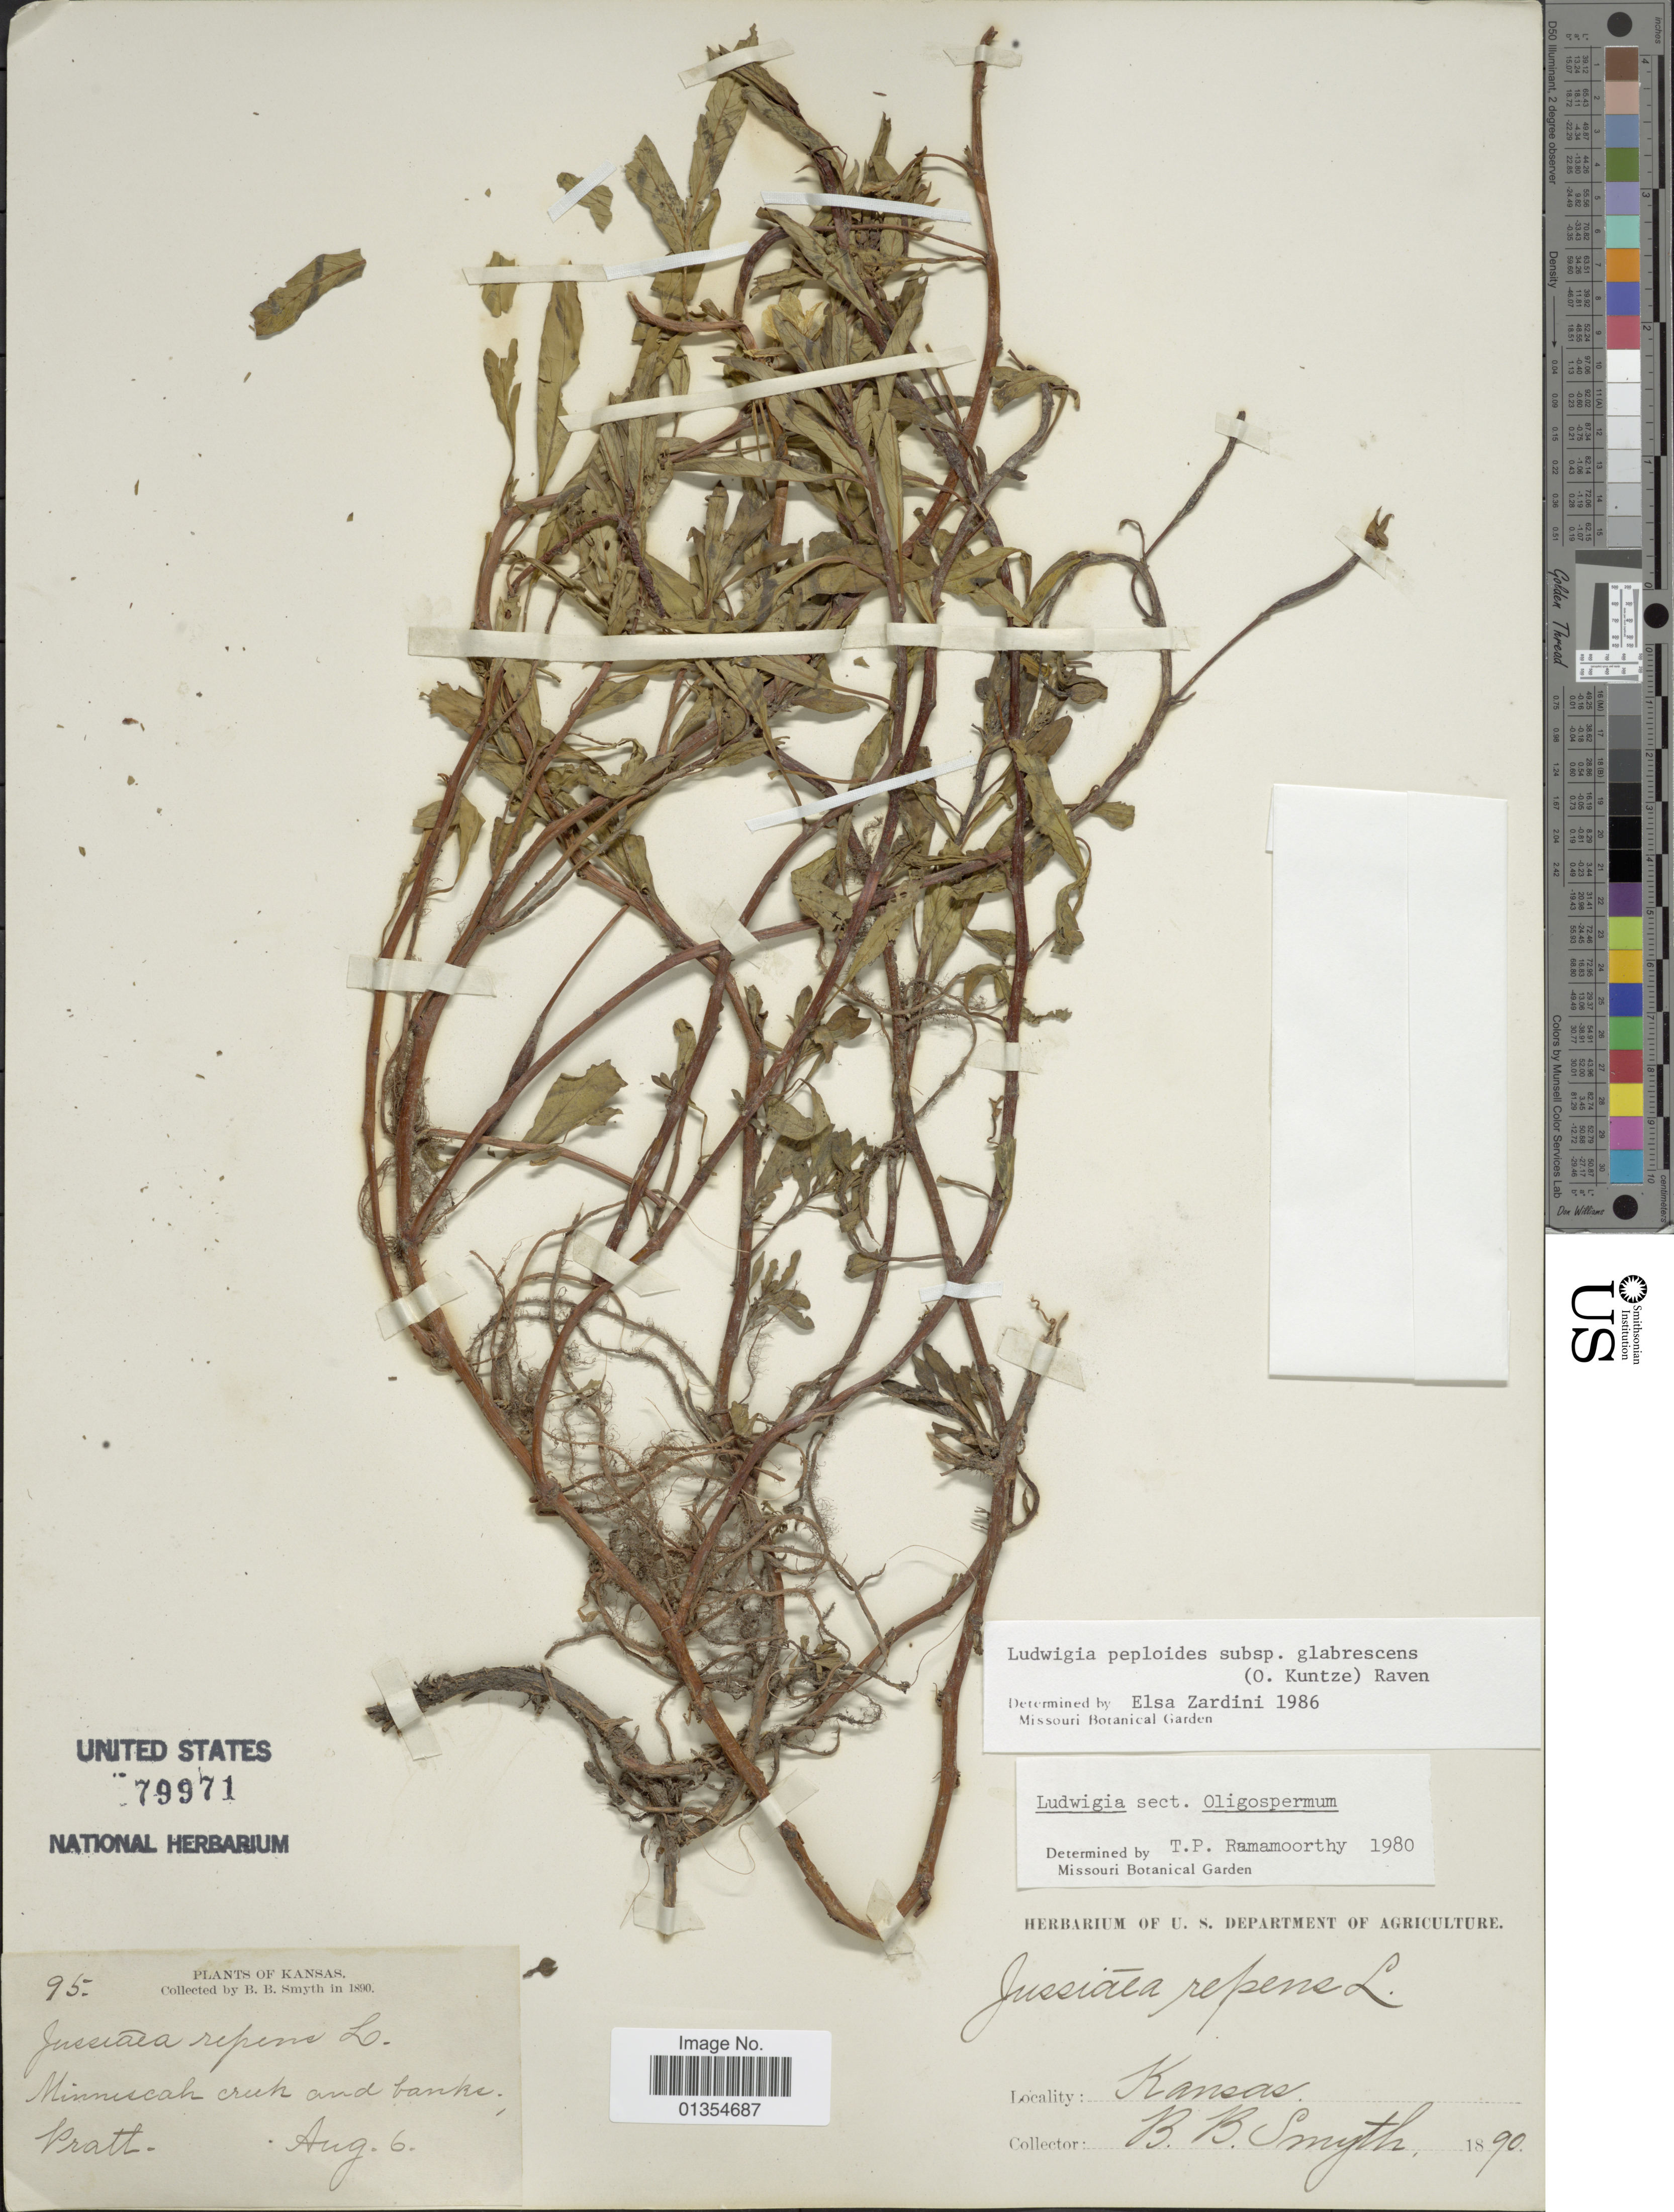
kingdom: Plantae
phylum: Tracheophyta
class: Magnoliopsida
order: Myrtales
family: Onagraceae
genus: Ludwigia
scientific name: Ludwigia peploides subsp. glabrescens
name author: (Kuntze) P.H. Raven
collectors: B. Smyth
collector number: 95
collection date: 1890-08-06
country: United States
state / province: Kansas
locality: Minniscah Creek and banks. Pratt.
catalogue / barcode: US 79971